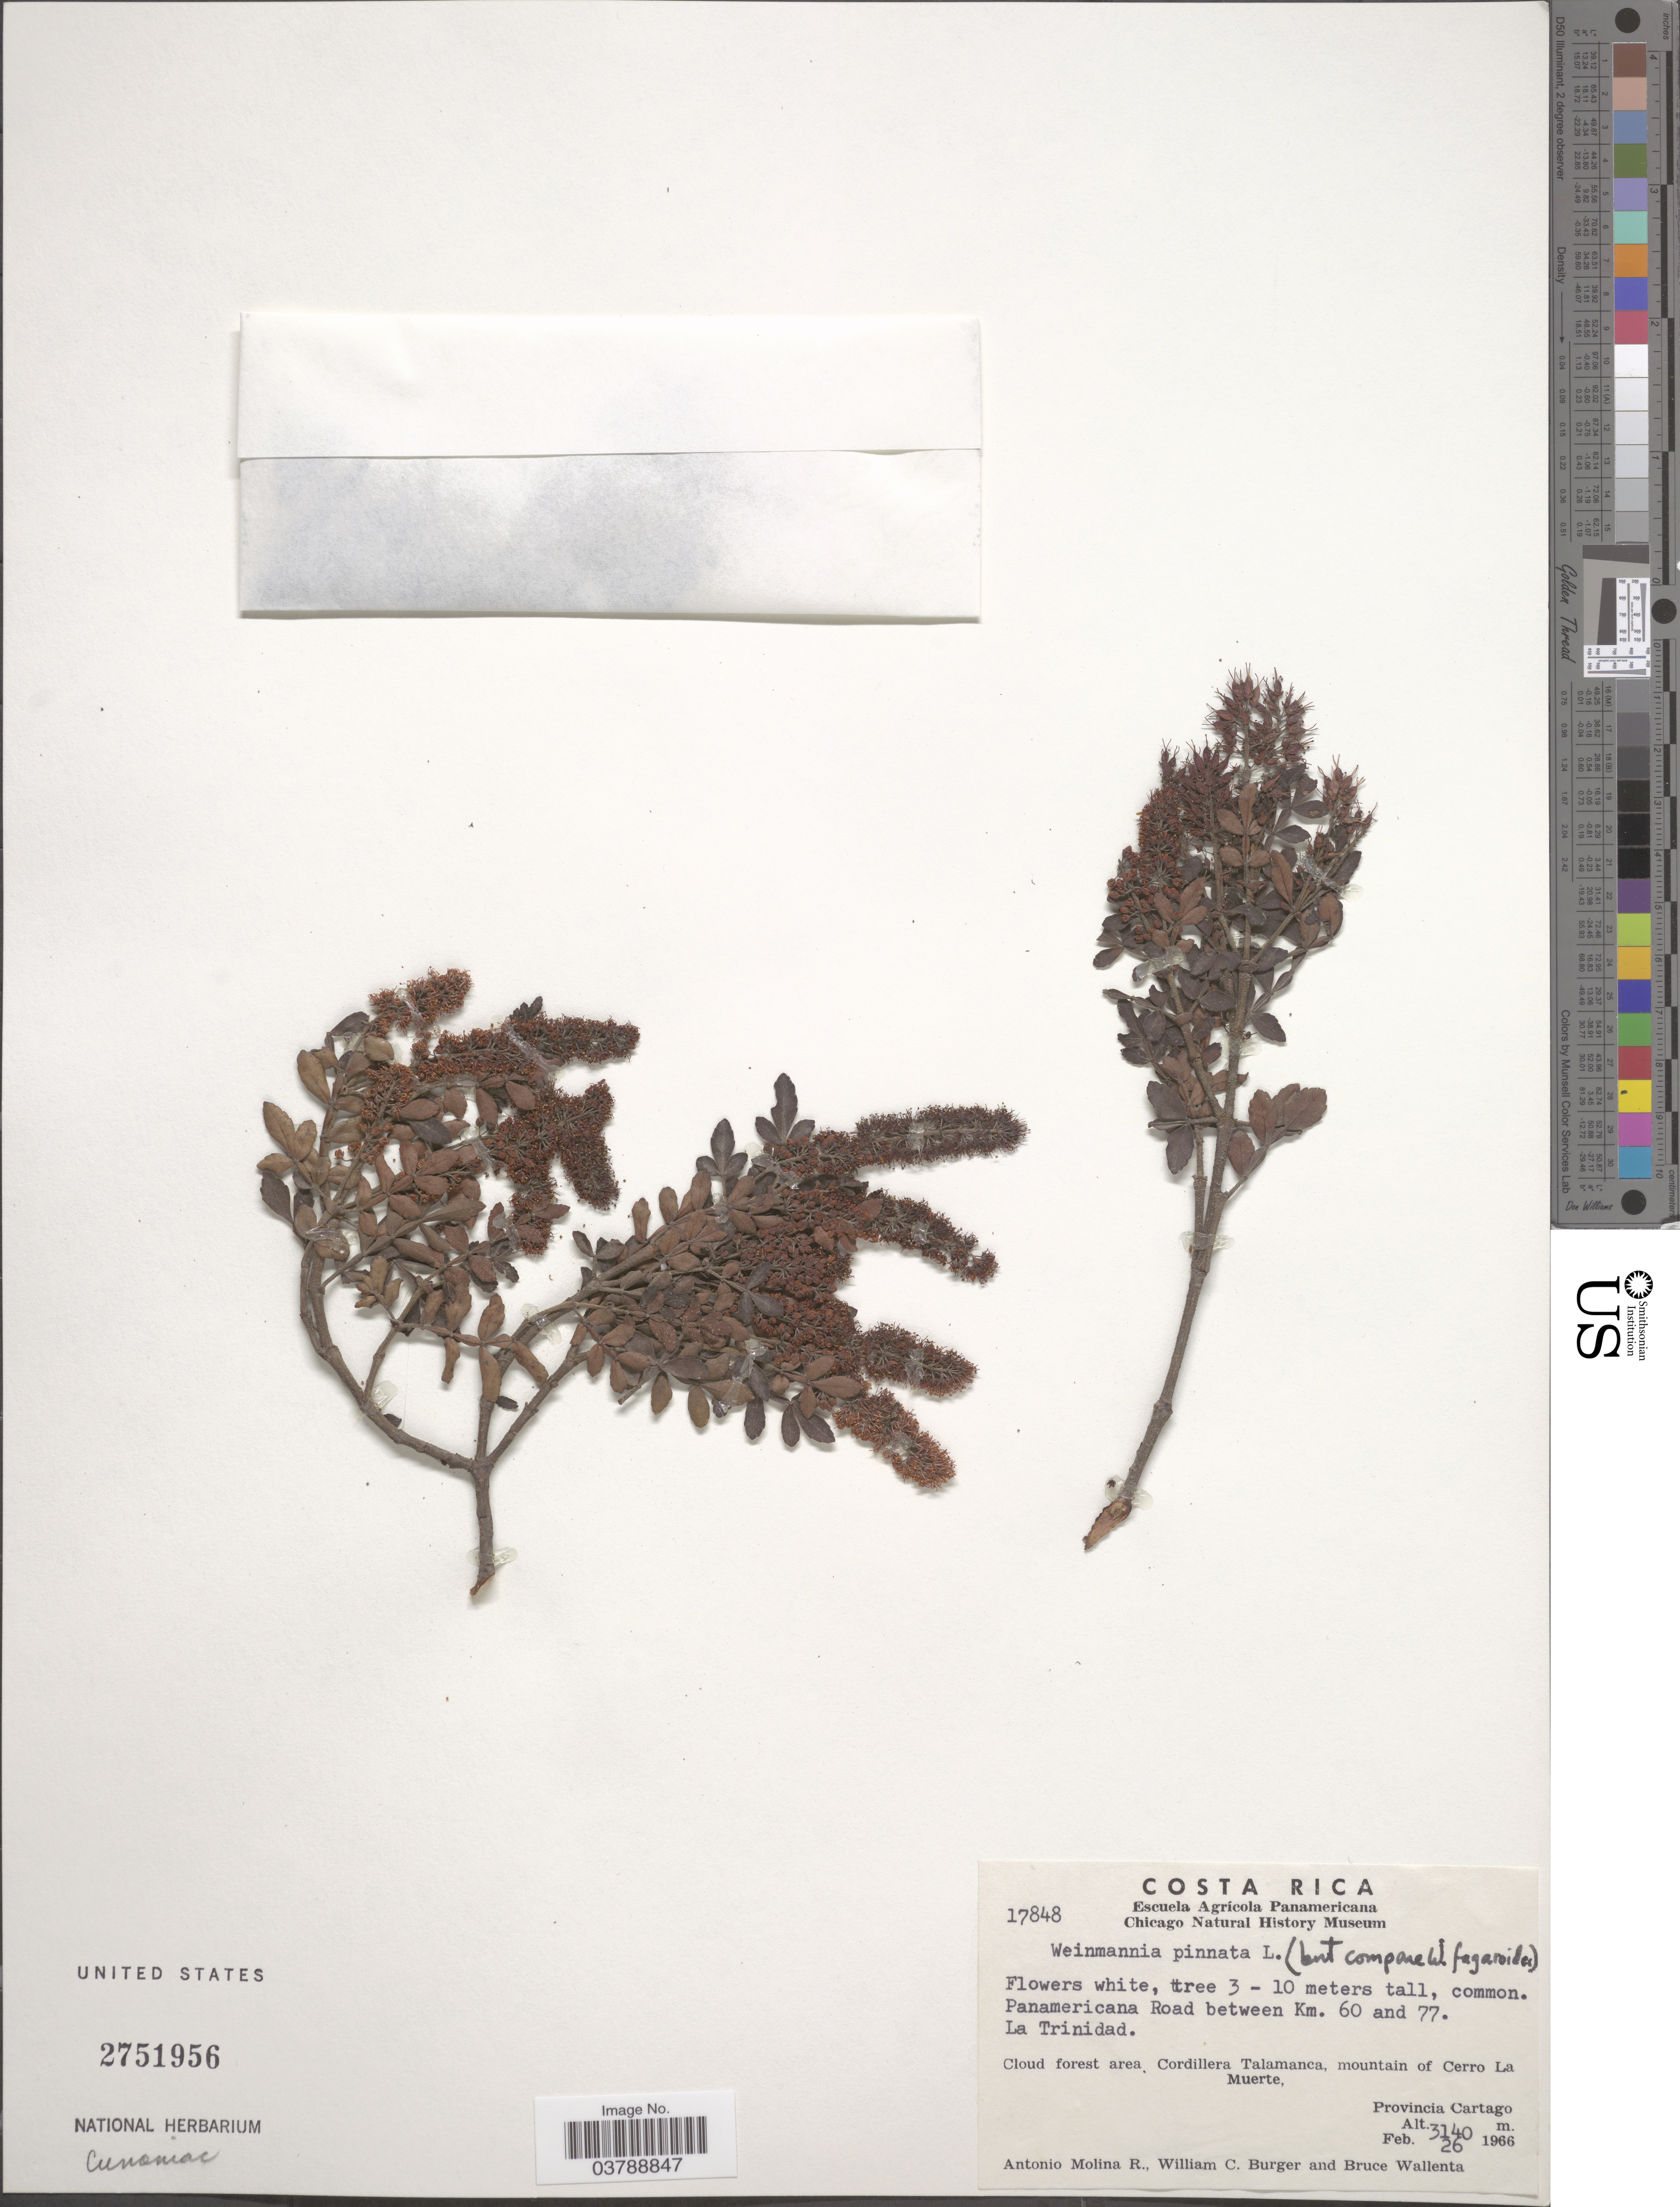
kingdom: Plantae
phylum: Tracheophyta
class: Magnoliopsida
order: Oxalidales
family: Cunoniaceae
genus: Weinmannia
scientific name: Weinmannia pinnata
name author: L.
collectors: A. Molina R., W. Burger & B. Wallenta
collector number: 17848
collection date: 1966-02-26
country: Costa Rica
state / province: Cartago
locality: Panamericana Road between Km. 60 and 77. La Trinidad. Cloud forest area Cordillera Talamanca, mountain of Cerro La Muerte.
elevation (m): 3140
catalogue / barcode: US 2751956